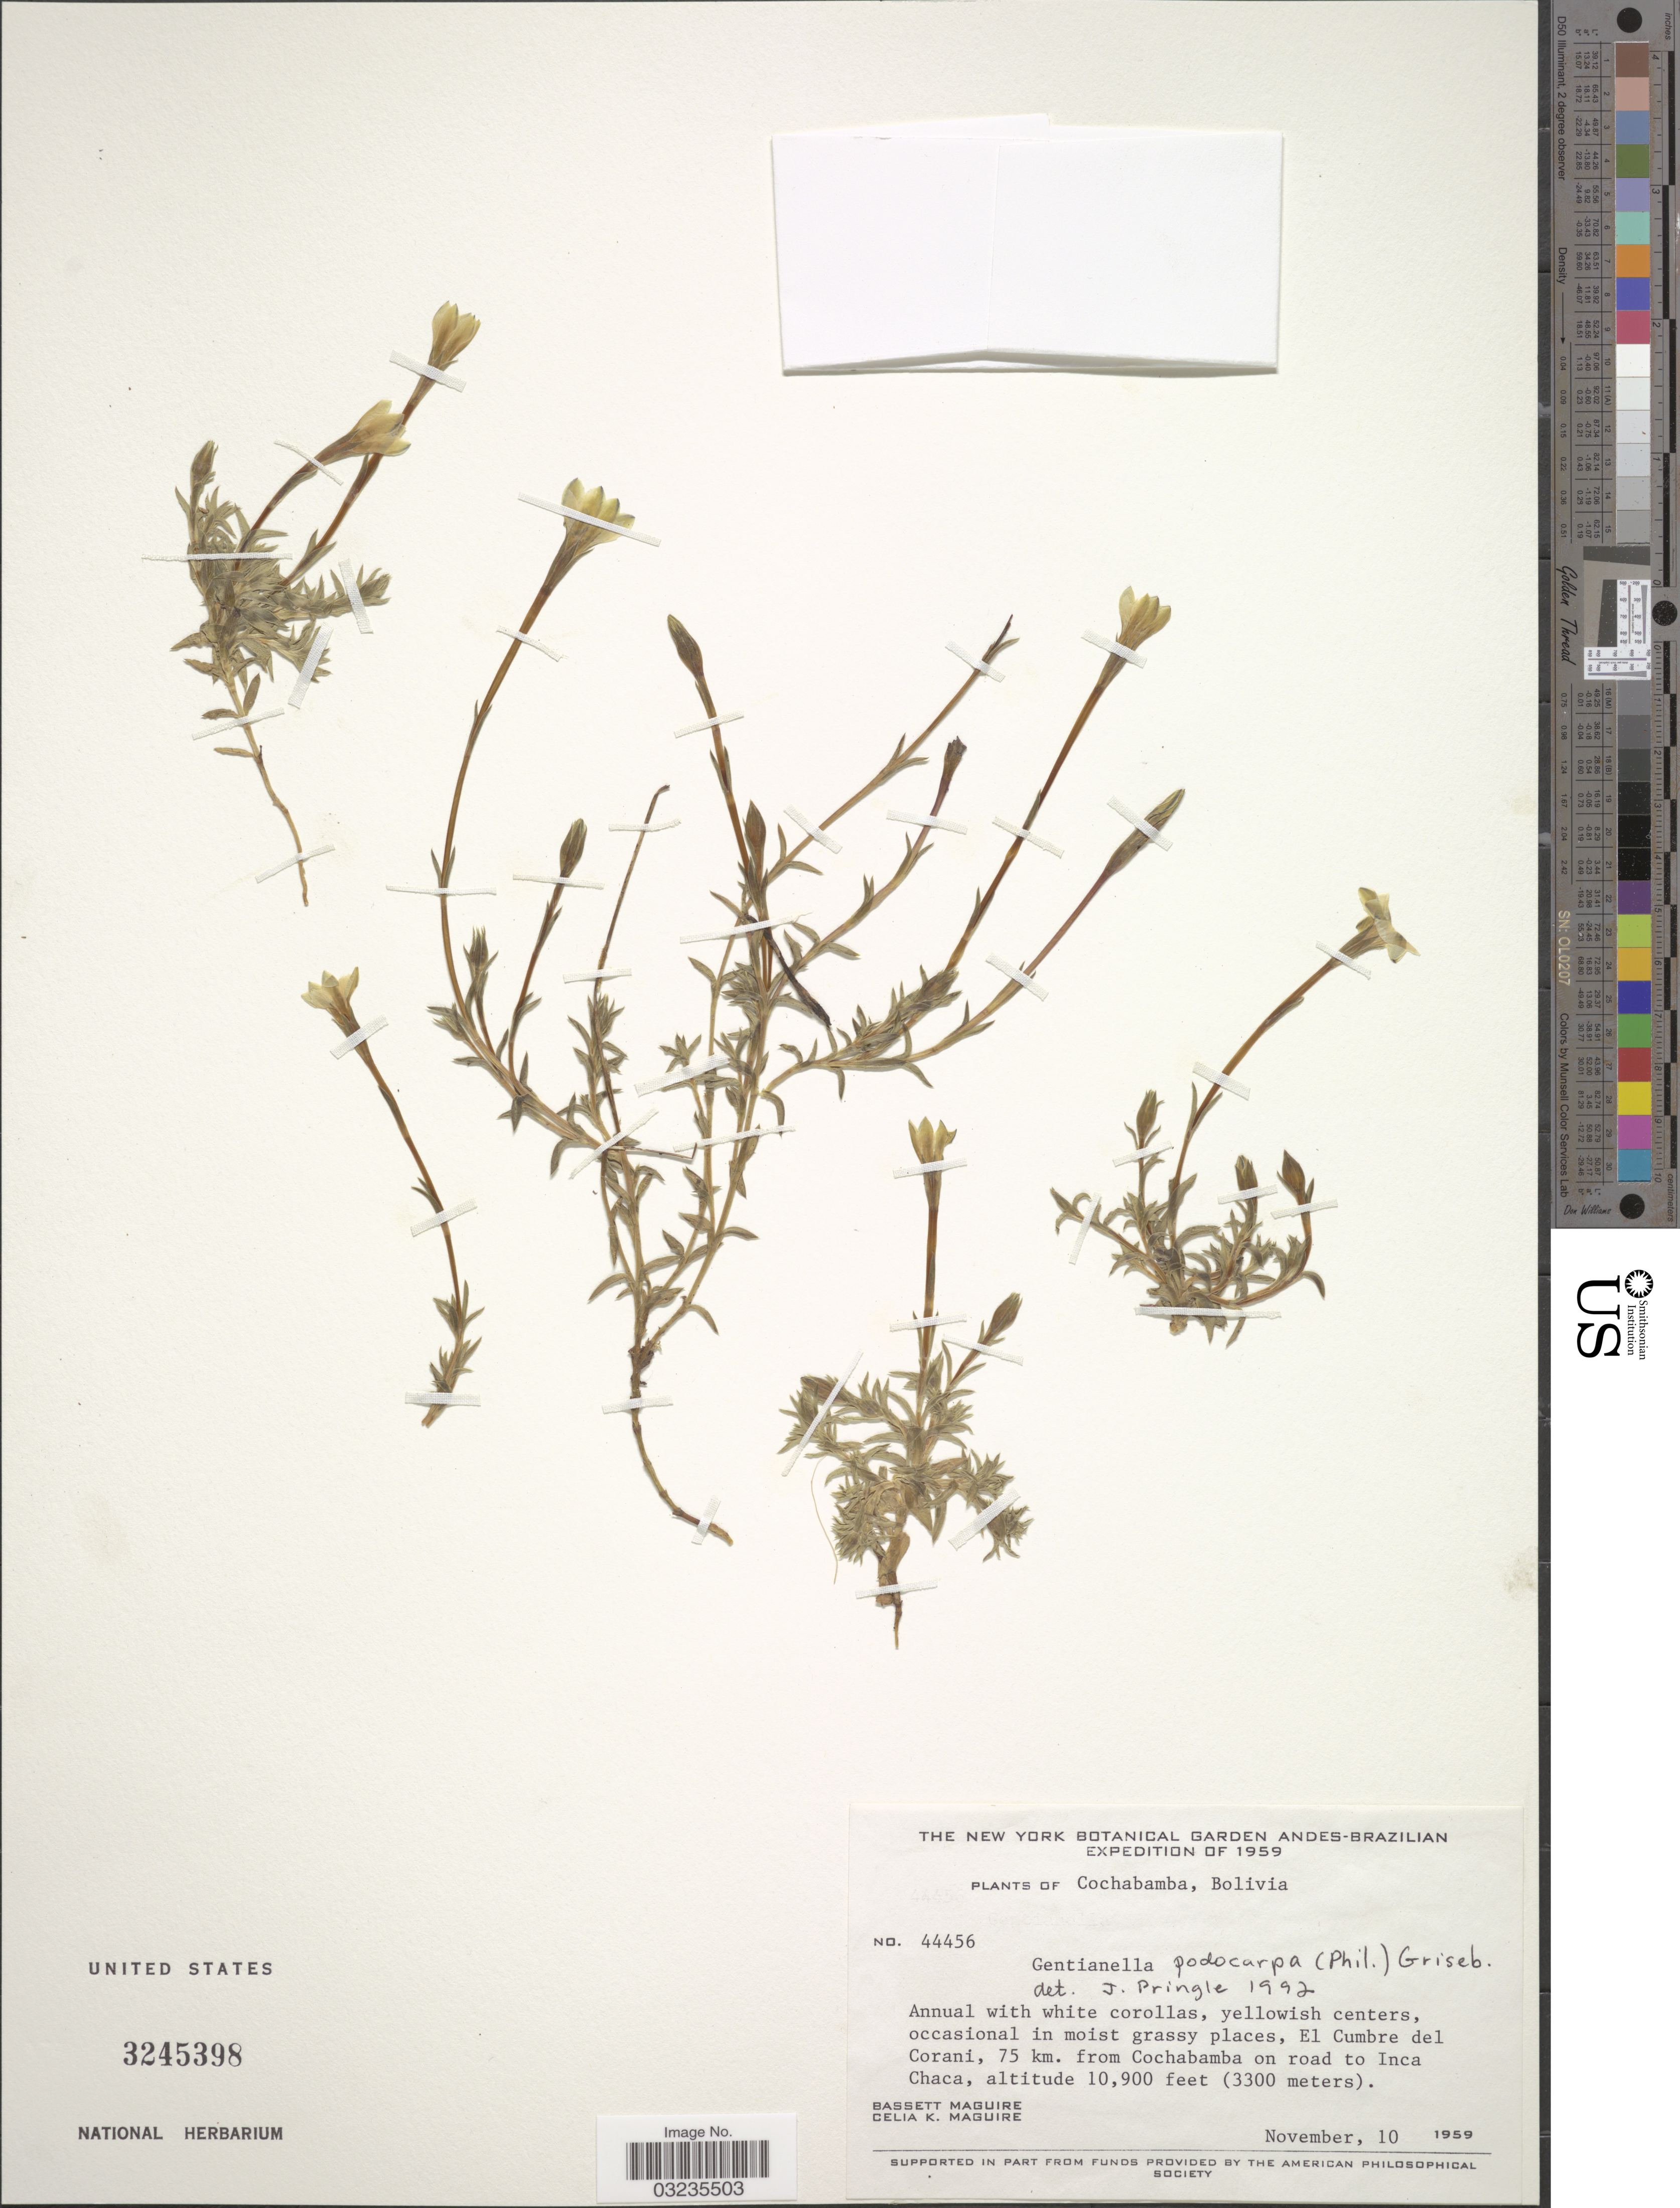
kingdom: Plantae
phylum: Tracheophyta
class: Magnoliopsida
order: Gentianales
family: Gentianaceae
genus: Gentiana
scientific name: Gentiana podocarpa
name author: (Phil.) Griseb.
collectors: B. Maguire & C. K. Maguire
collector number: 44456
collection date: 1959-11-10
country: Bolivia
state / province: Cochabamba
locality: El Cumbre del Corani, 75 km. from Cochabamba on road to Inca Chaca.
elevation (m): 3322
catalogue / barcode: US 3245398